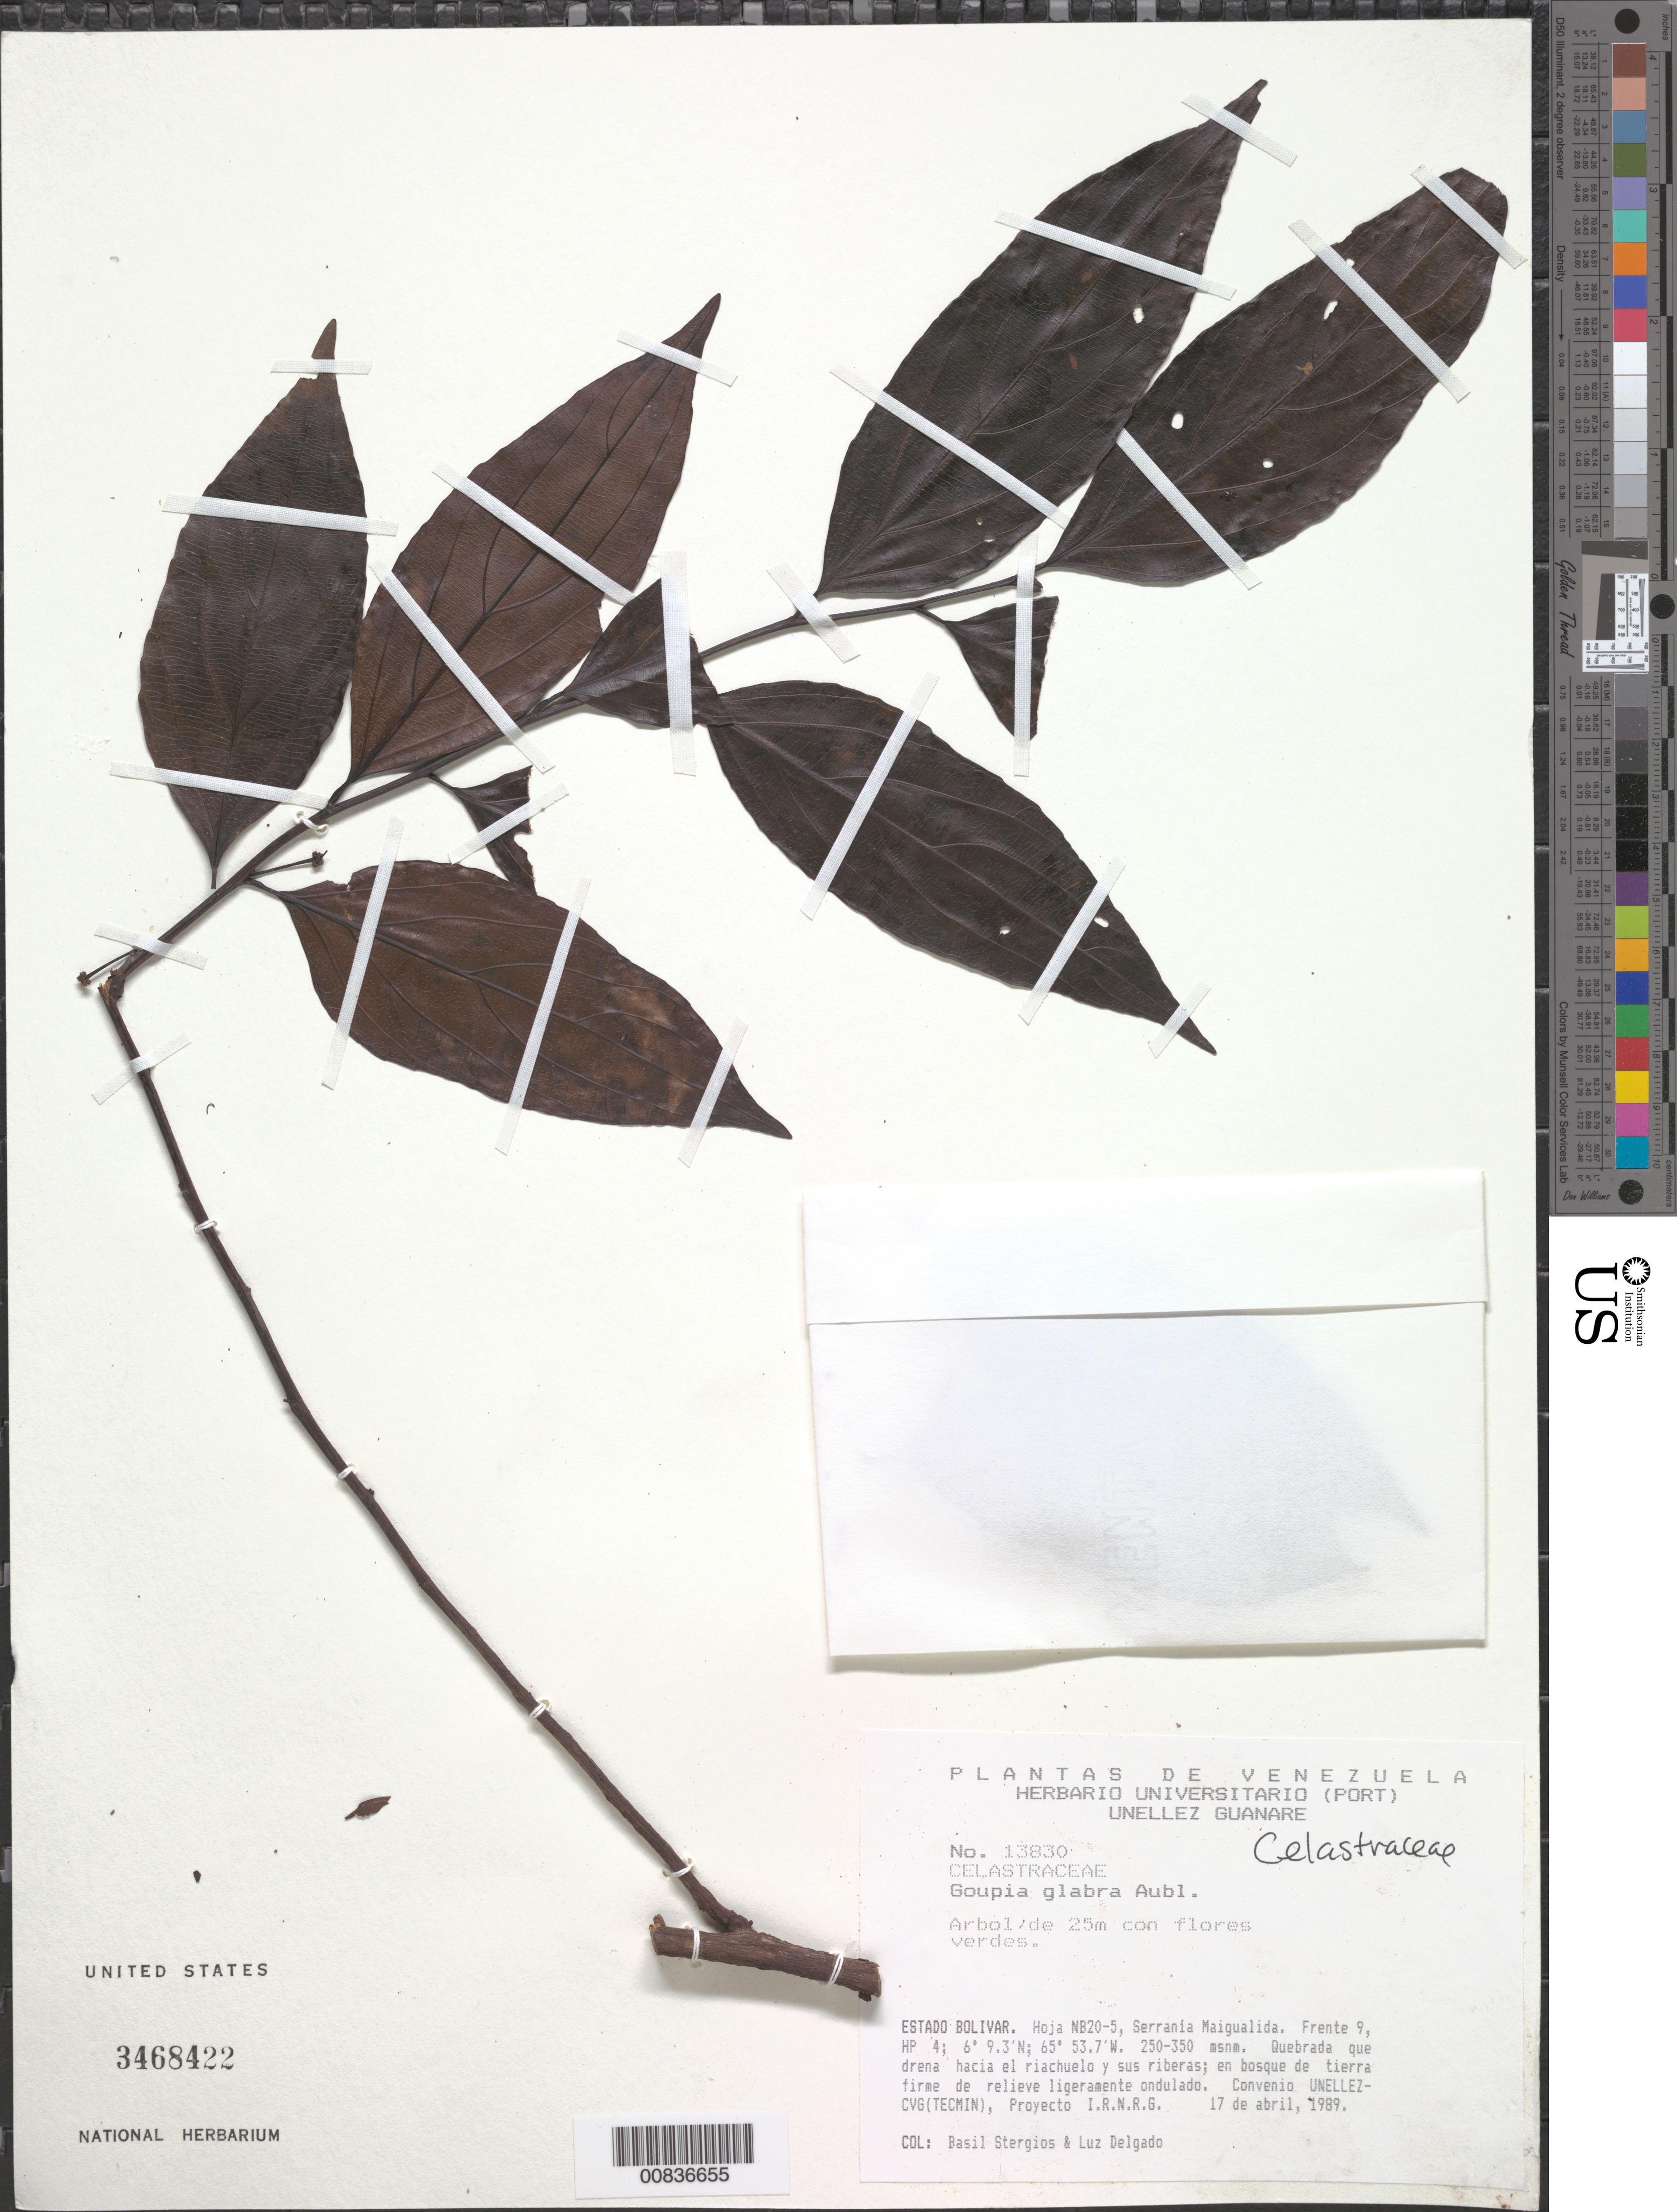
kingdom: Plantae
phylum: Tracheophyta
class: Magnoliopsida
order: Malpighiales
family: Goupiaceae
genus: Goupia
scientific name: Goupia glabra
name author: Aubl.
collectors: B. G. Stergios & L. Delgado V.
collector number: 13830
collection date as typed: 17-Apr-89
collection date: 1989-04-17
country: Venezuela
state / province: Bolívar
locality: Serrania Maigualida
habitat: Quebrada que drena hacia el riachuelo y sus riberas; en bosque de tierra firme de relieve ligeramente ondulado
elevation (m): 250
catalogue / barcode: US 3468422